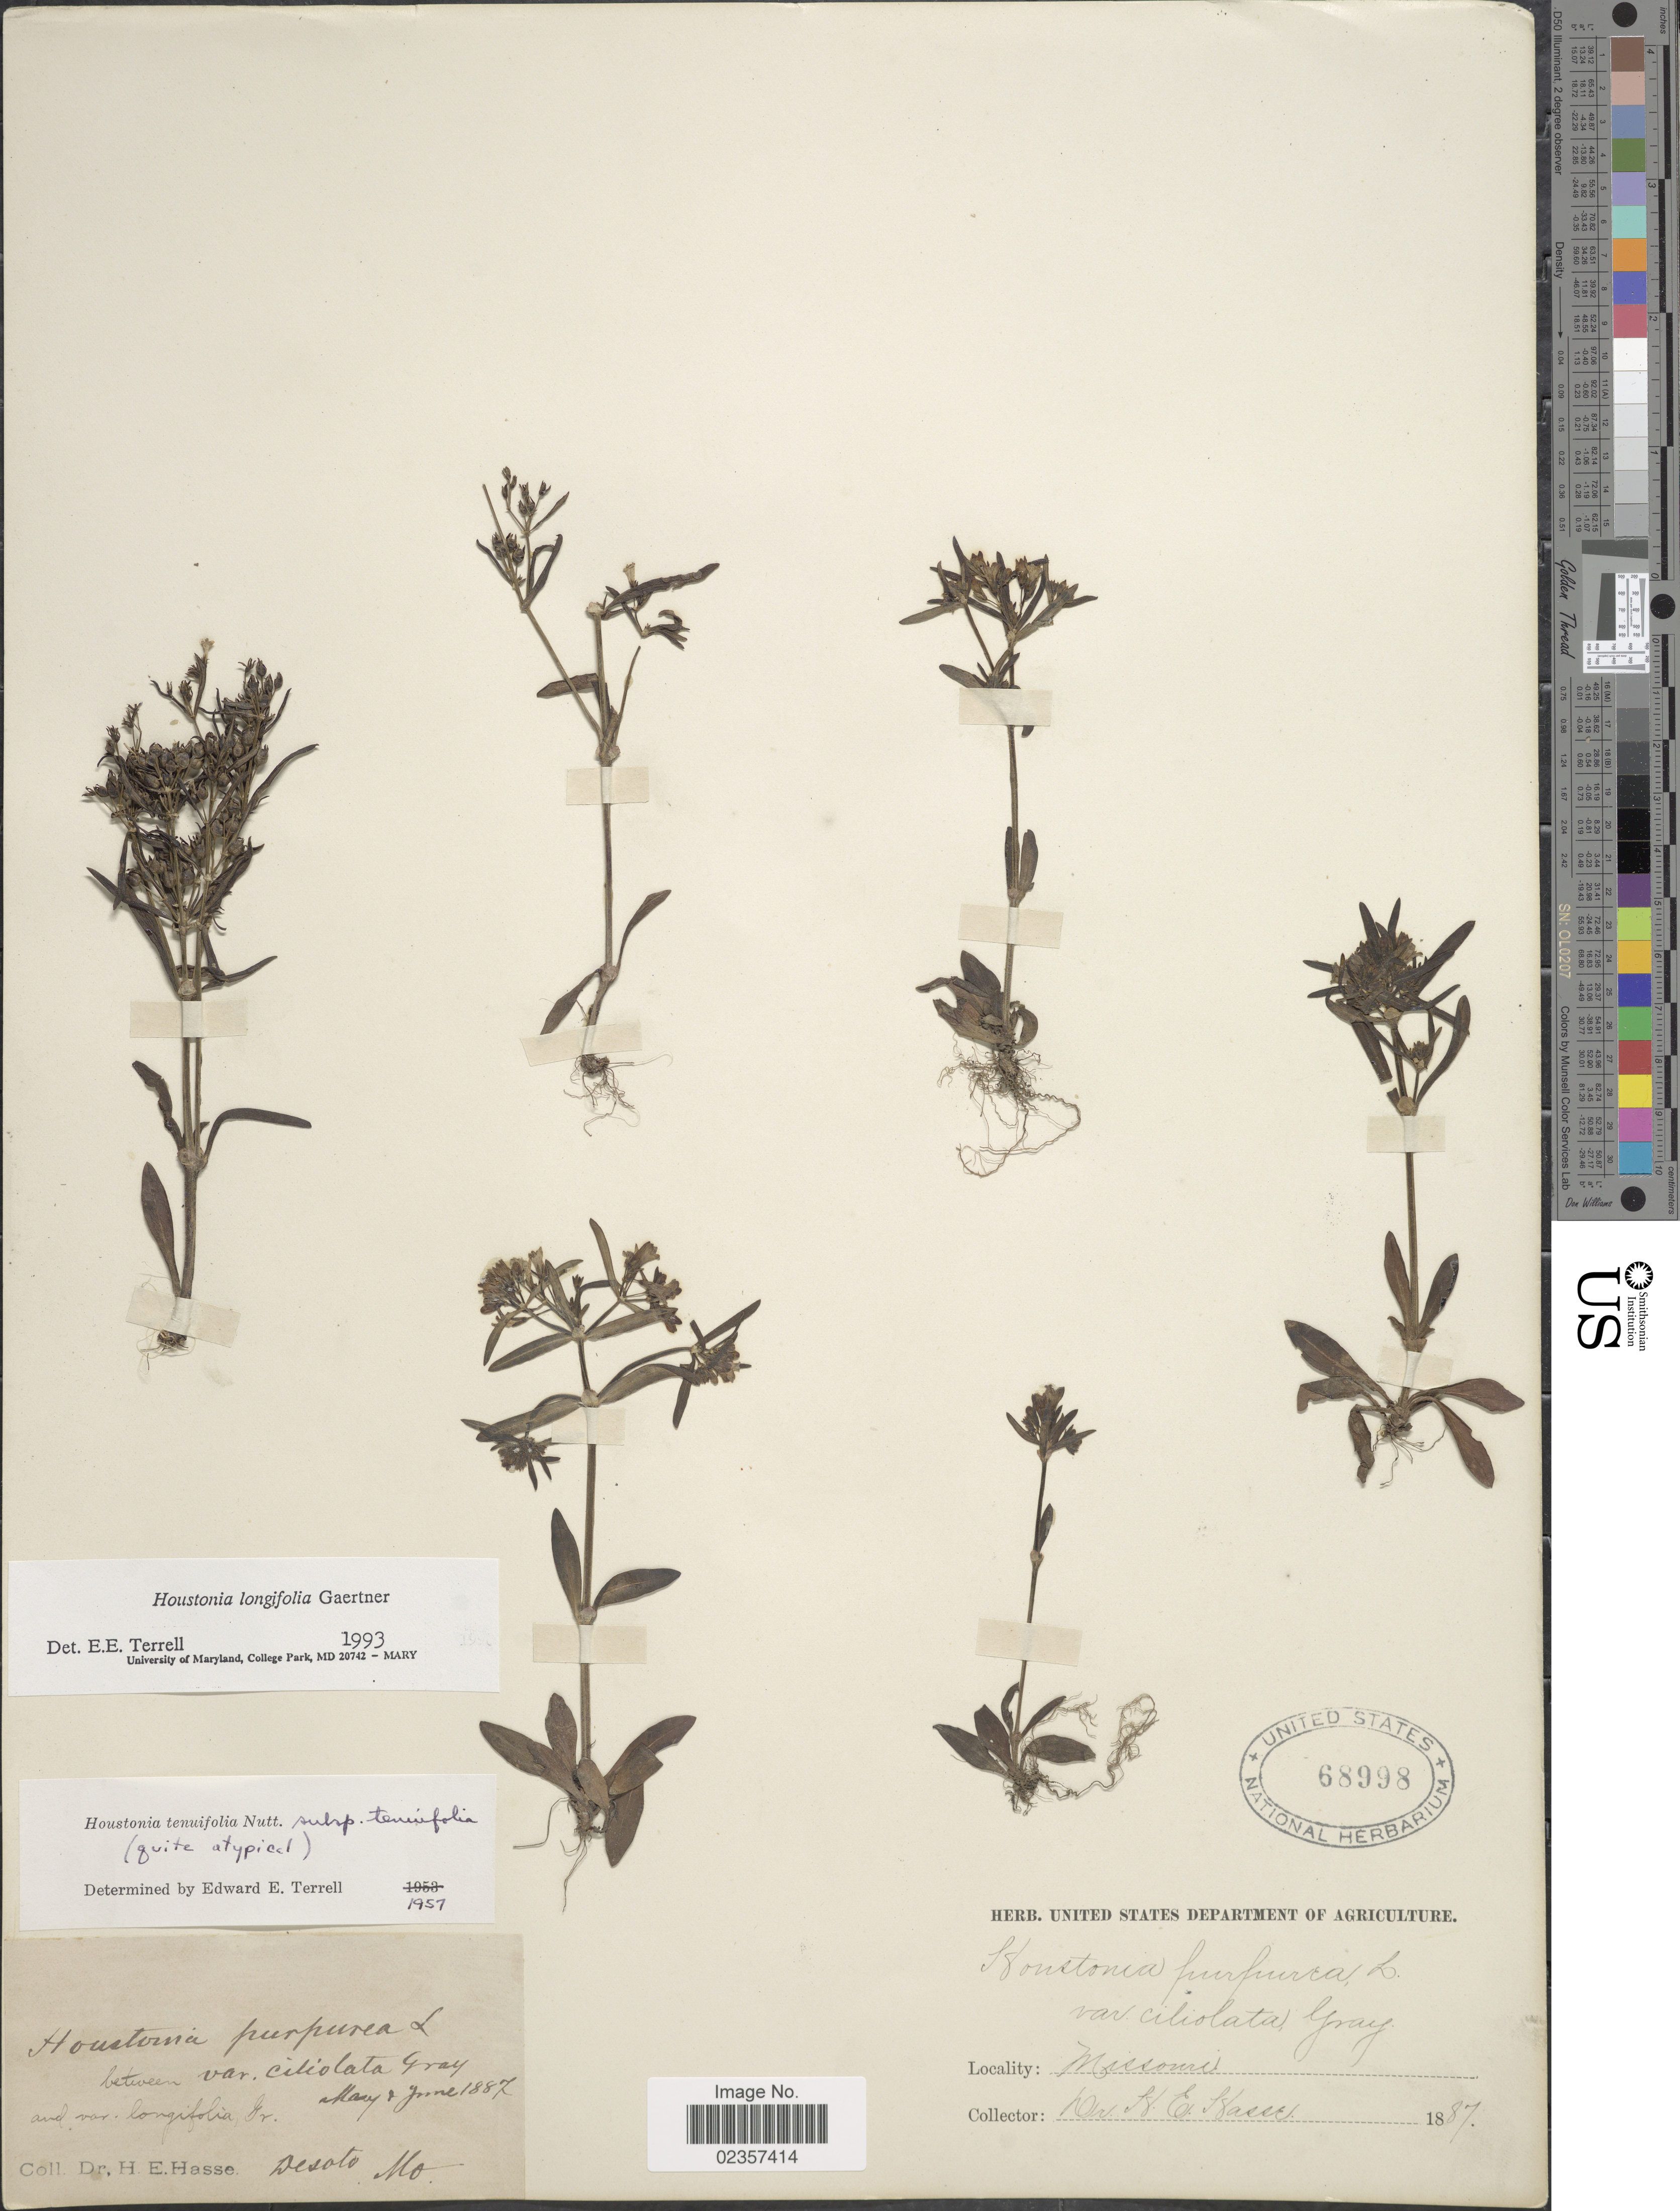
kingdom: Plantae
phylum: Tracheophyta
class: Magnoliopsida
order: Gentianales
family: Rubiaceae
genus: Houstonia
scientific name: Houstonia longifolia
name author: Gaertn.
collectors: H. E. Hasse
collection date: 1887-05/1887-06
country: United States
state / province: Missouri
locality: Desoto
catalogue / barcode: US 68998